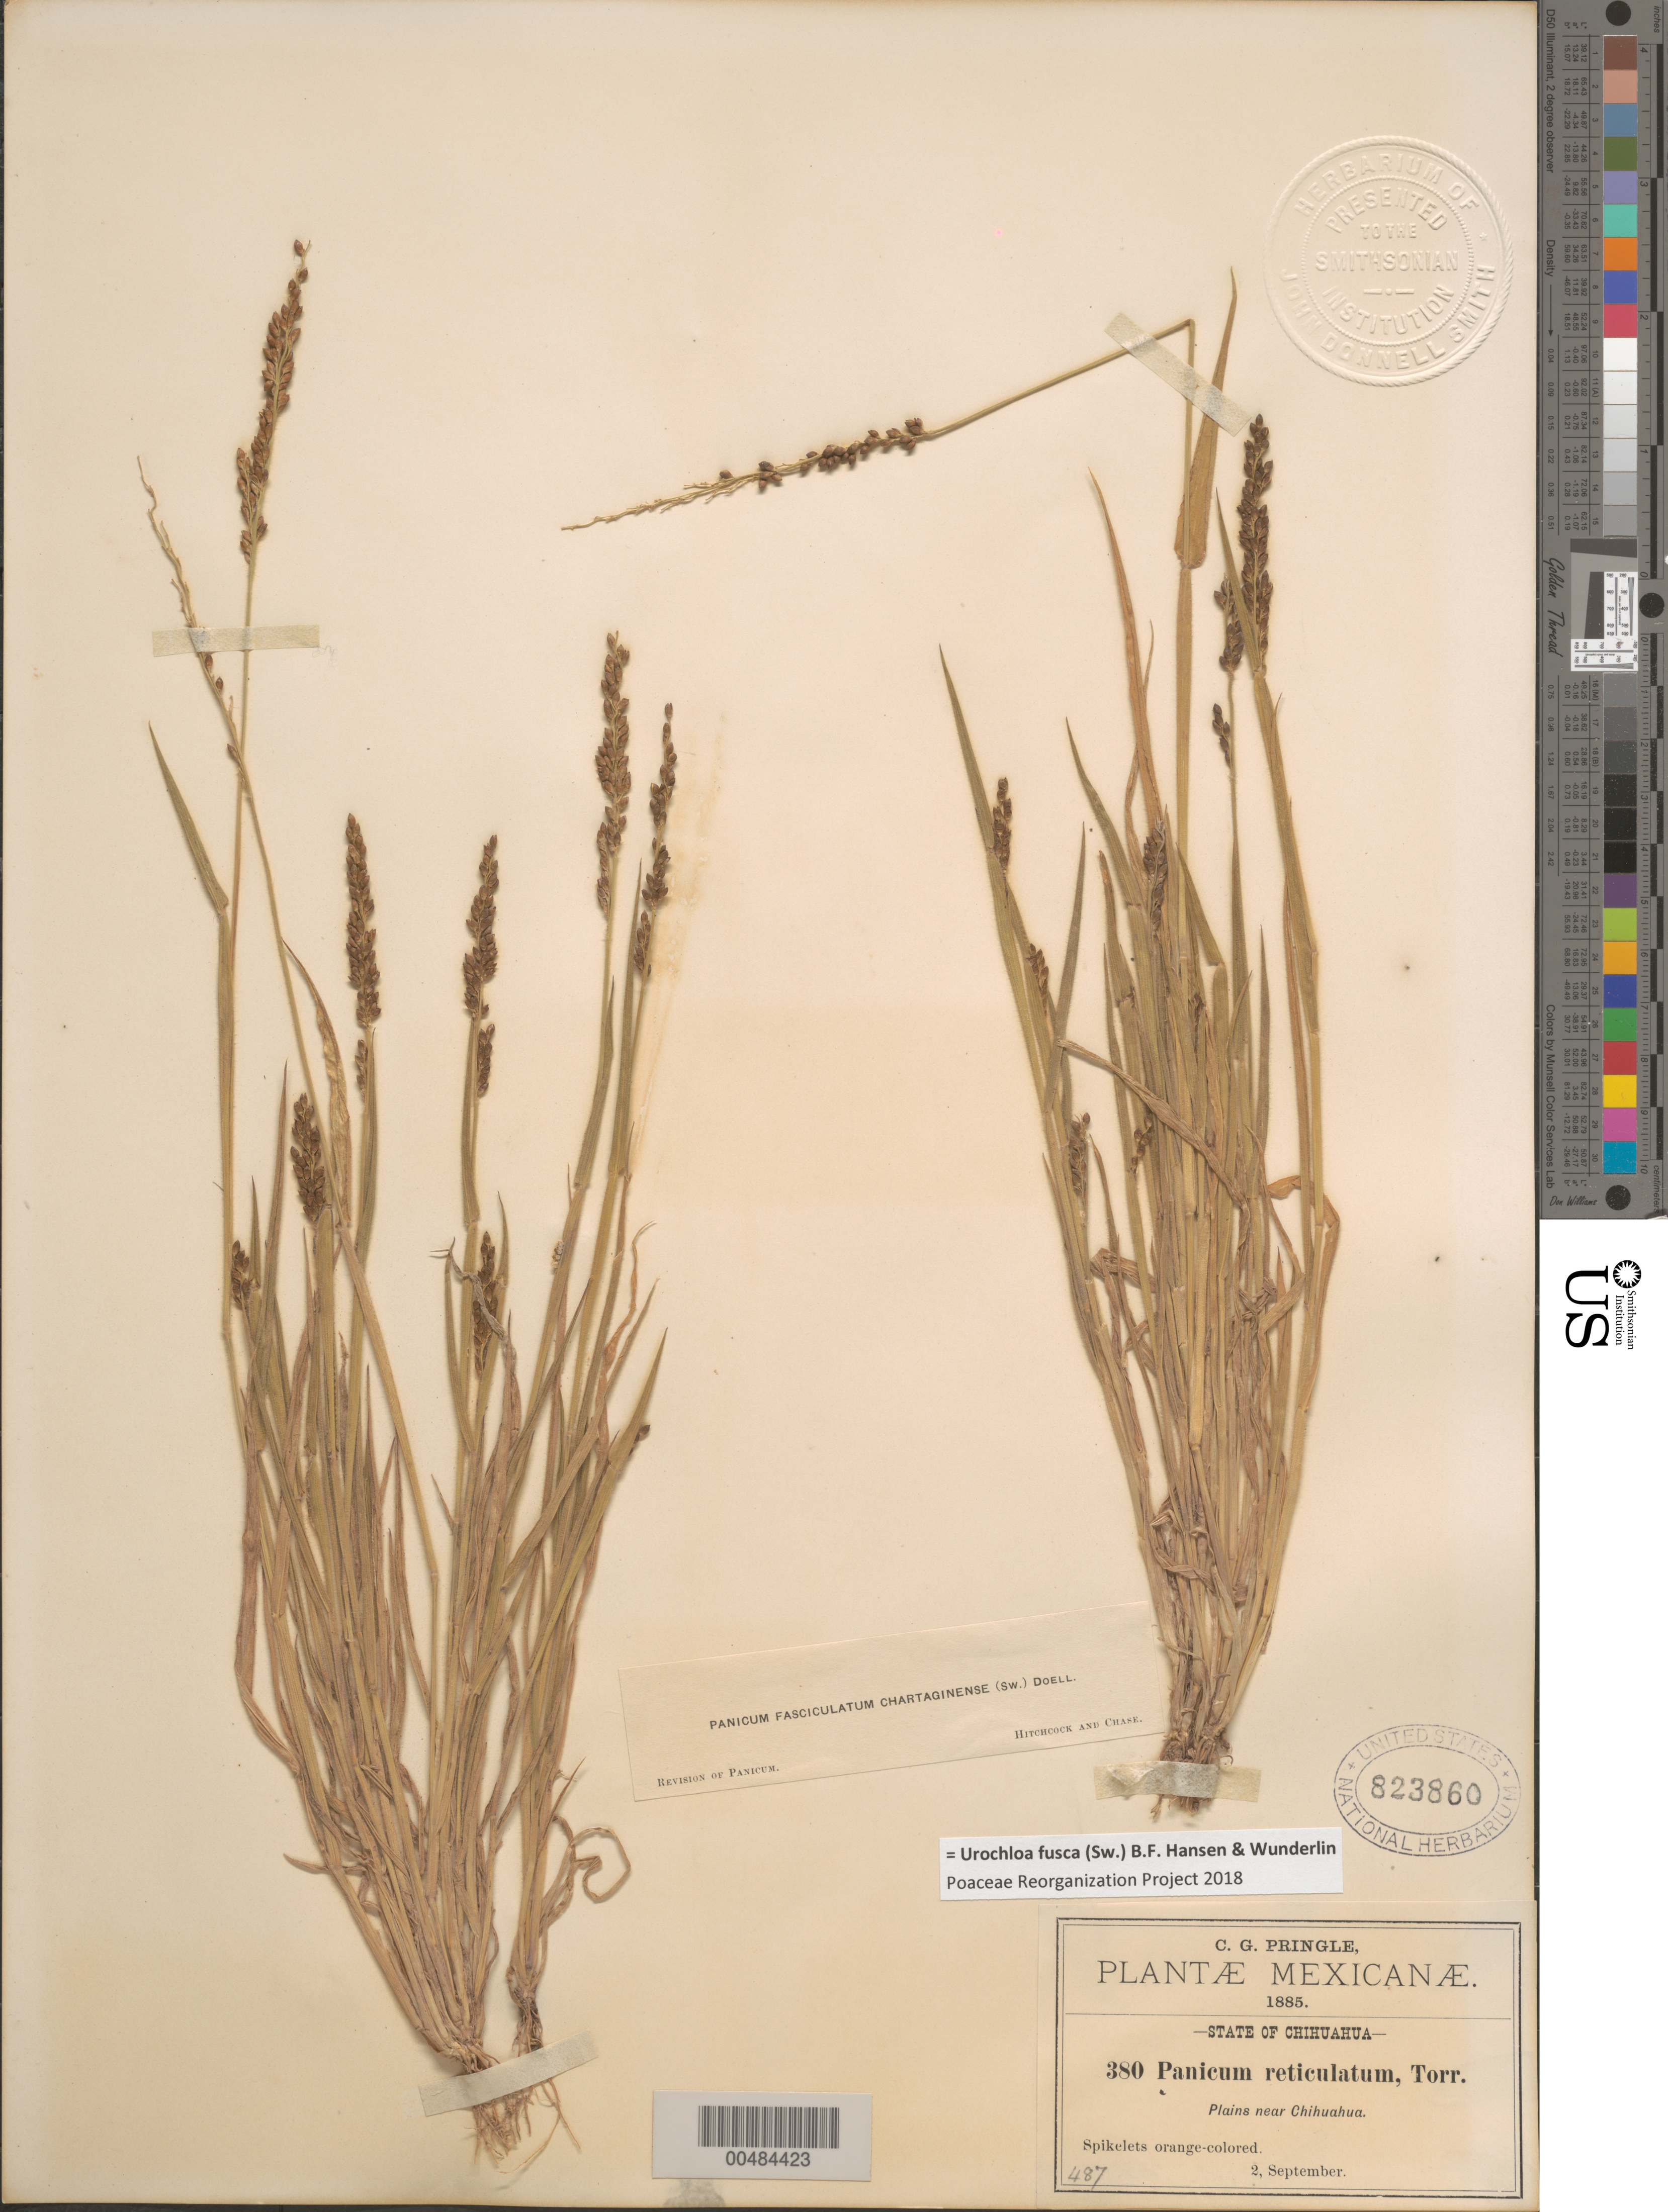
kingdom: Plantae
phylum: Tracheophyta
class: Liliopsida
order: Poales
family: Poaceae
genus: Brachiaria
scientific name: Brachiaria fasciculata var. reticulata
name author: (Torr.) Beetle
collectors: C. G. Pringle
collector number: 380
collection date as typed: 2 Sep 1885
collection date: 1885-09-02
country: Mexico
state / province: Chihuahua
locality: Plains near Chihuahua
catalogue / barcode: US 823860